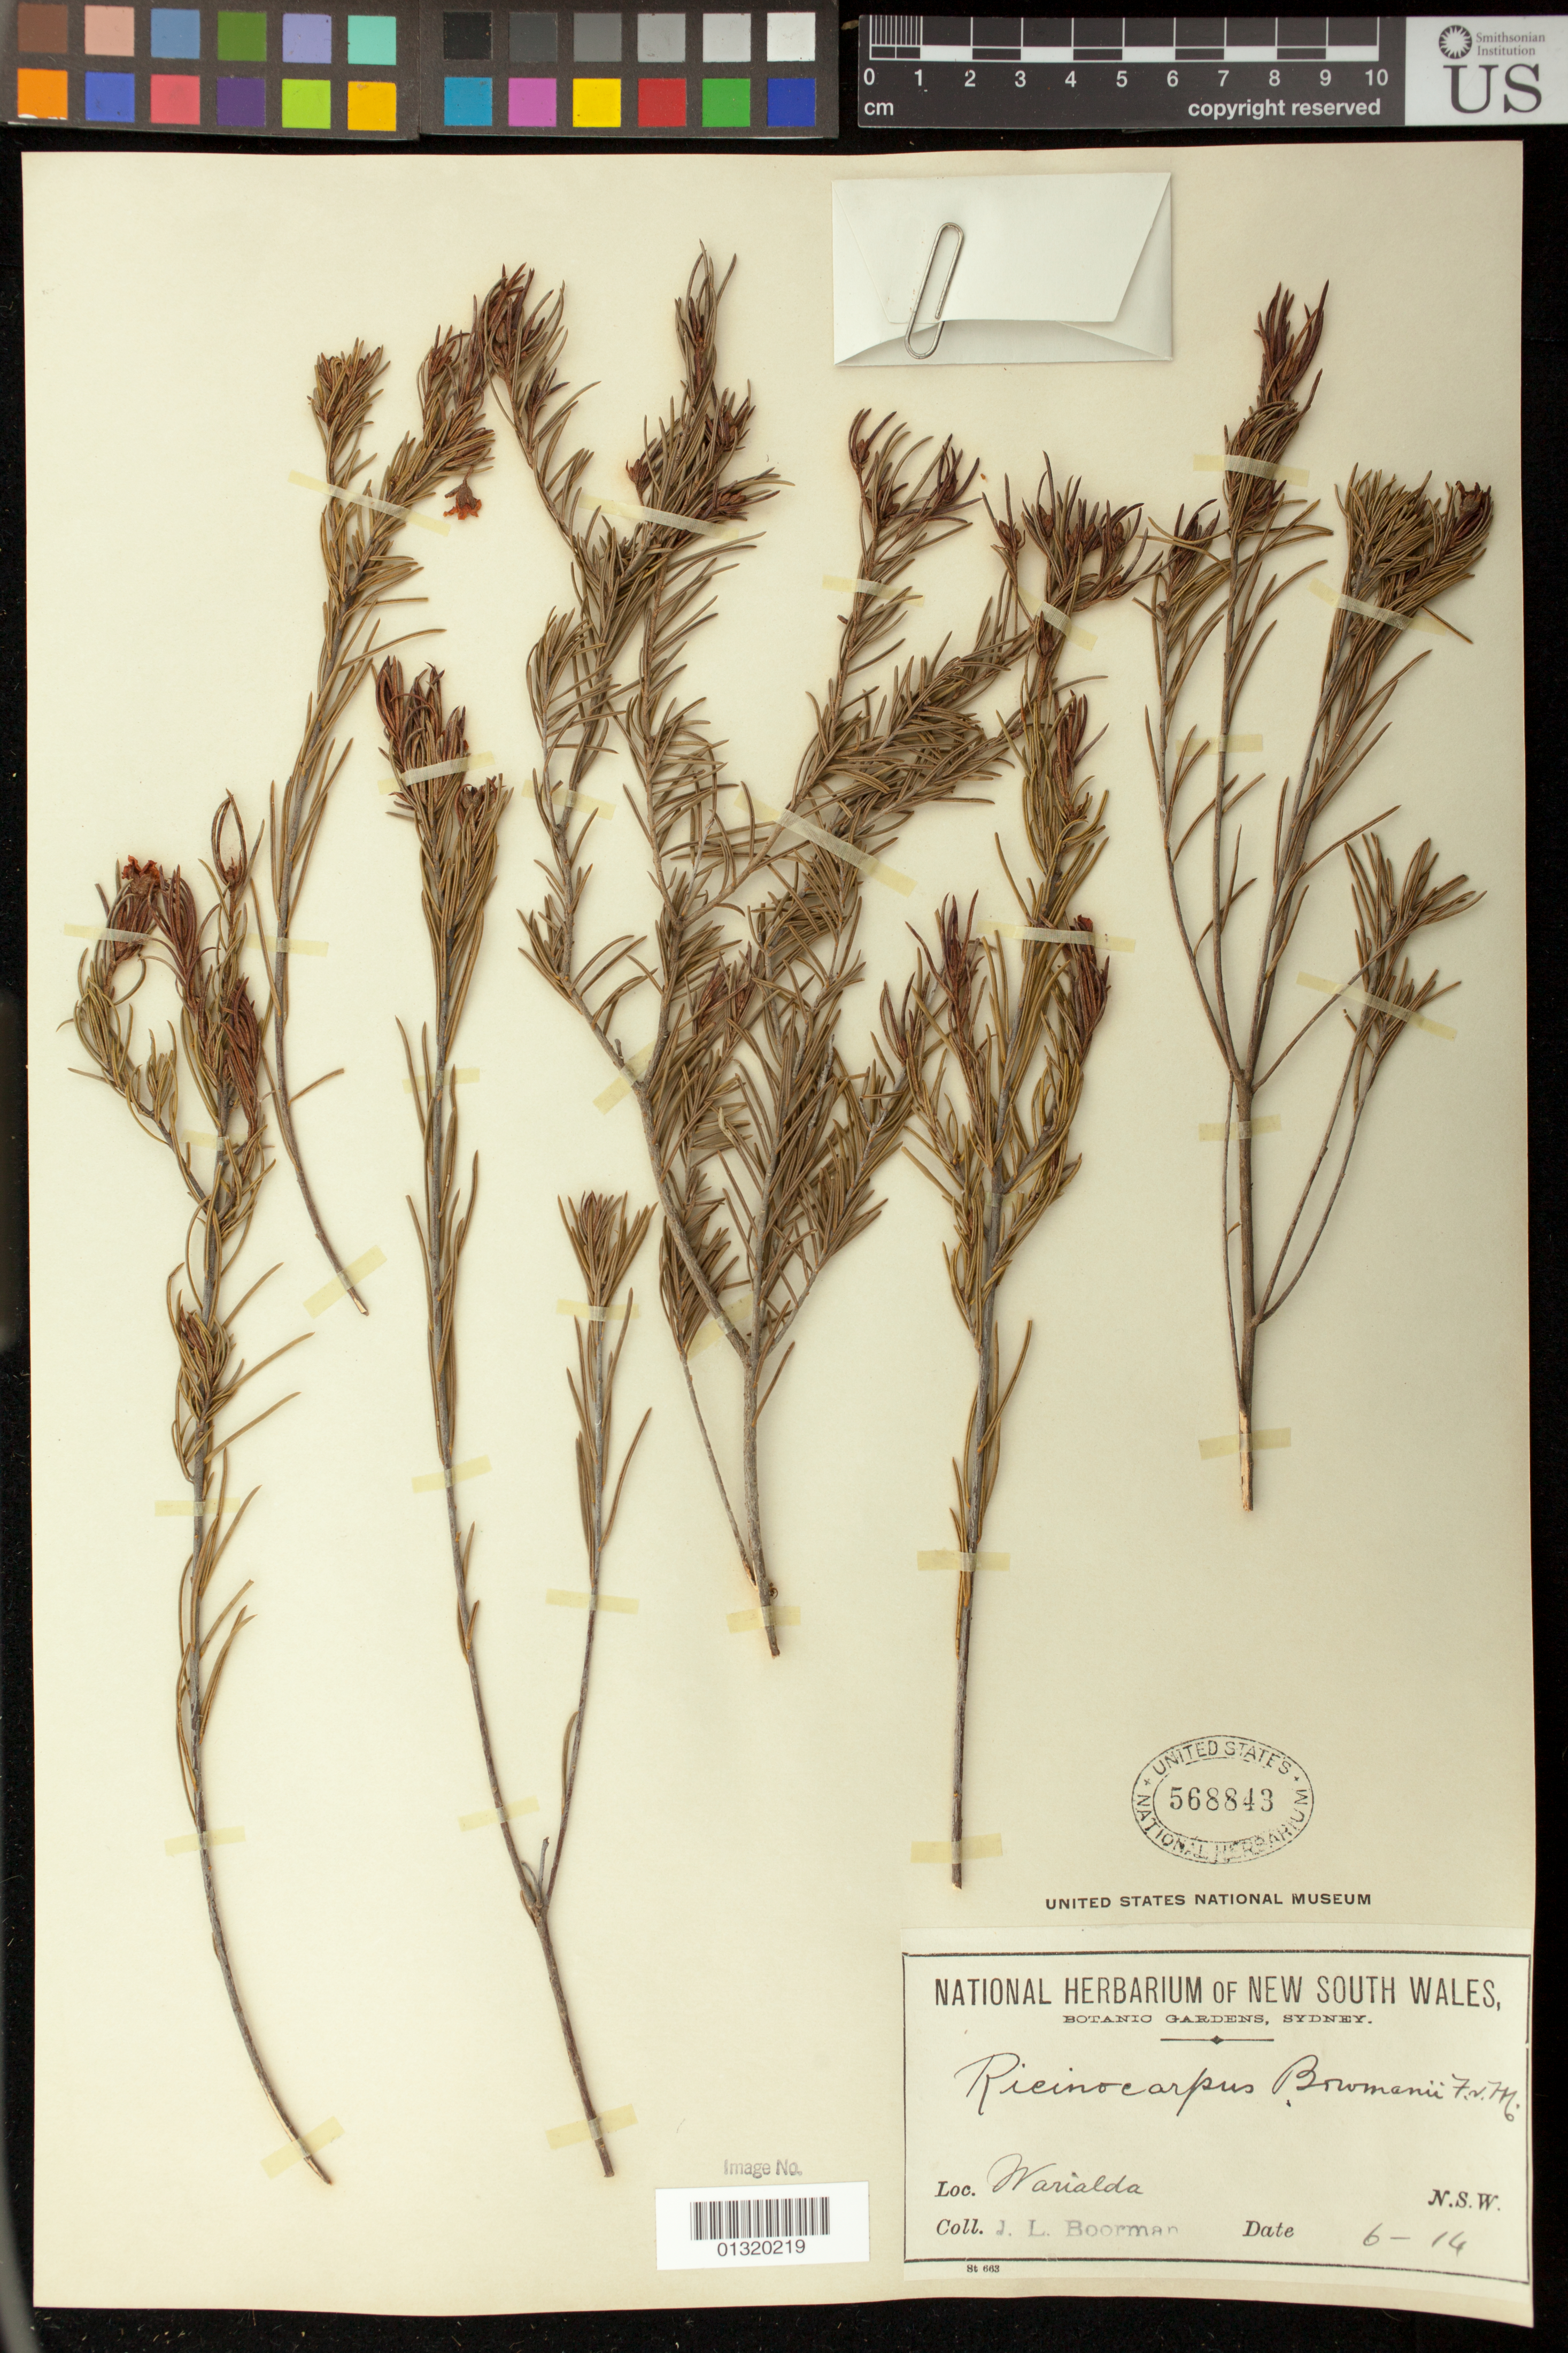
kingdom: Plantae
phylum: Tracheophyta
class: Magnoliopsida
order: Malpighiales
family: Euphorbiaceae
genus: Ricinocarpos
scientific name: Ricinocarpos bowmanii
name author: F. Muell.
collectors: J. Boorman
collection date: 1914-06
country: Australia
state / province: New South Wales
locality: Warialda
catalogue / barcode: US 568843